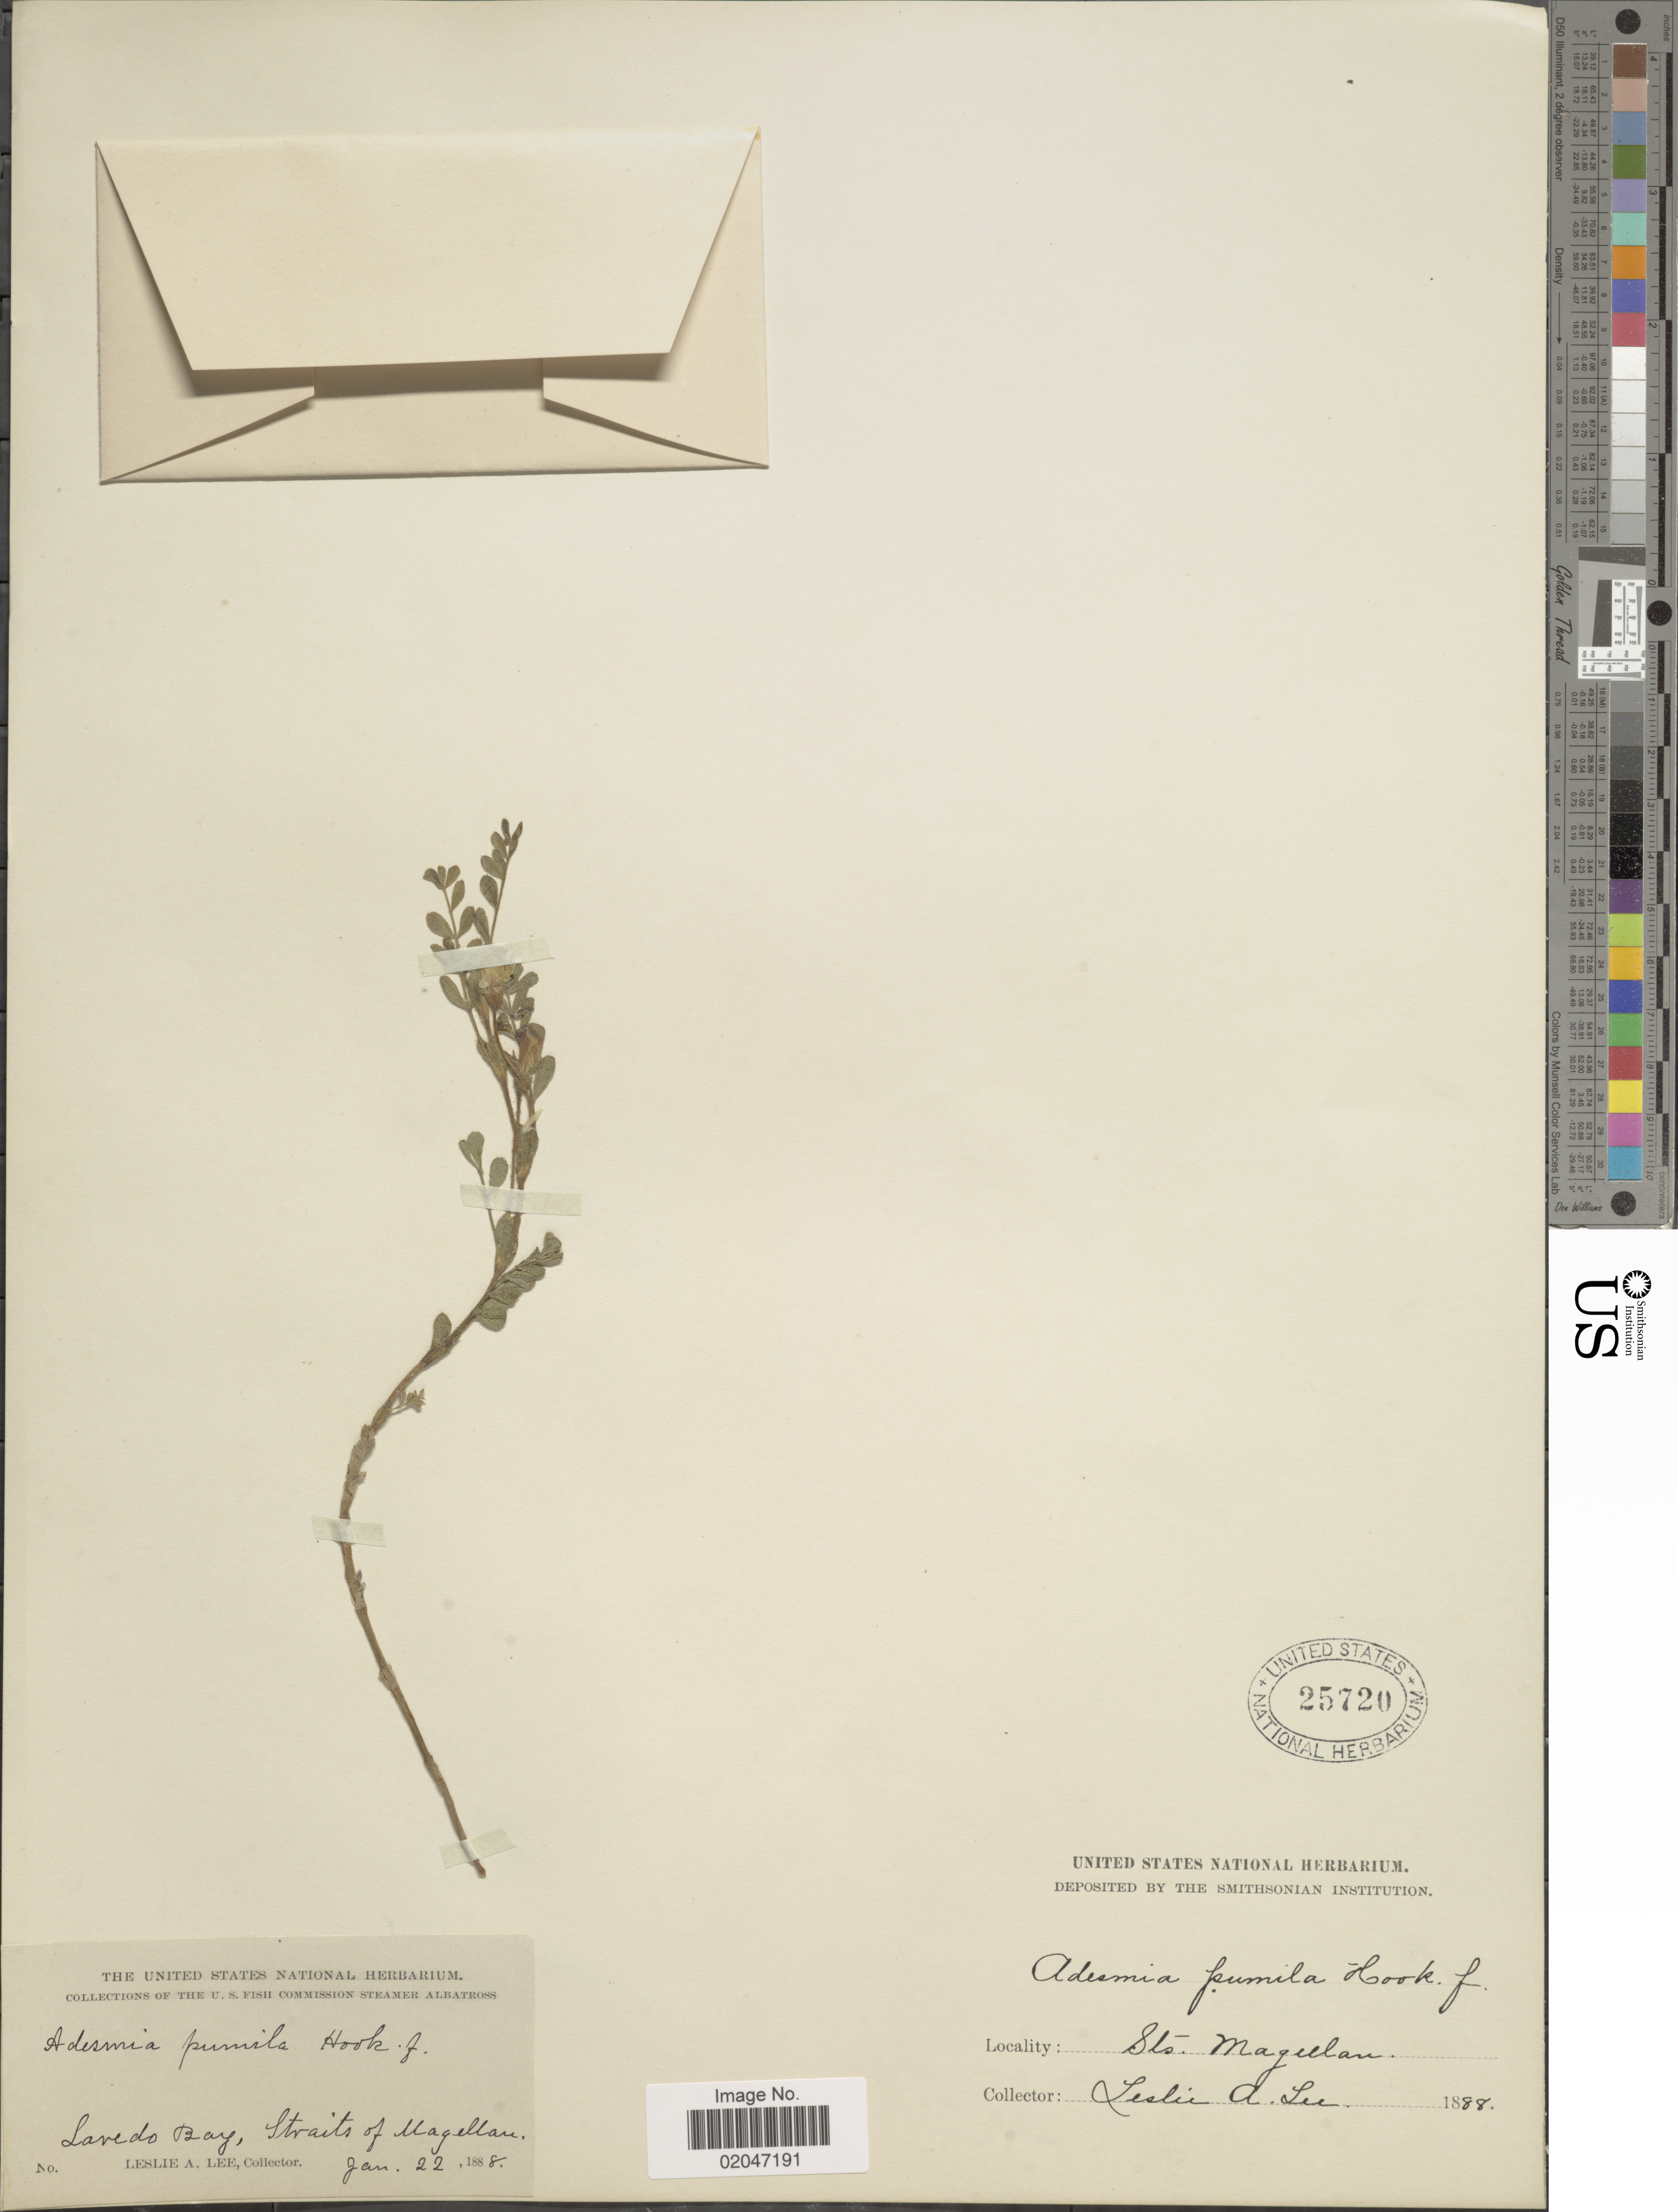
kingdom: Plantae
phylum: Tracheophyta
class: Magnoliopsida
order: Fabales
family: Fabaceae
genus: Adesmia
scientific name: Adesmia pumila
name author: Hook. f.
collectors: L. Lee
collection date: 1888-01-22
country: Chile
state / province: Magallanes y de la Antártica Chilena (XII)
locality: Lavedo Bay, Straits of Magellan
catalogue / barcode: US 25720